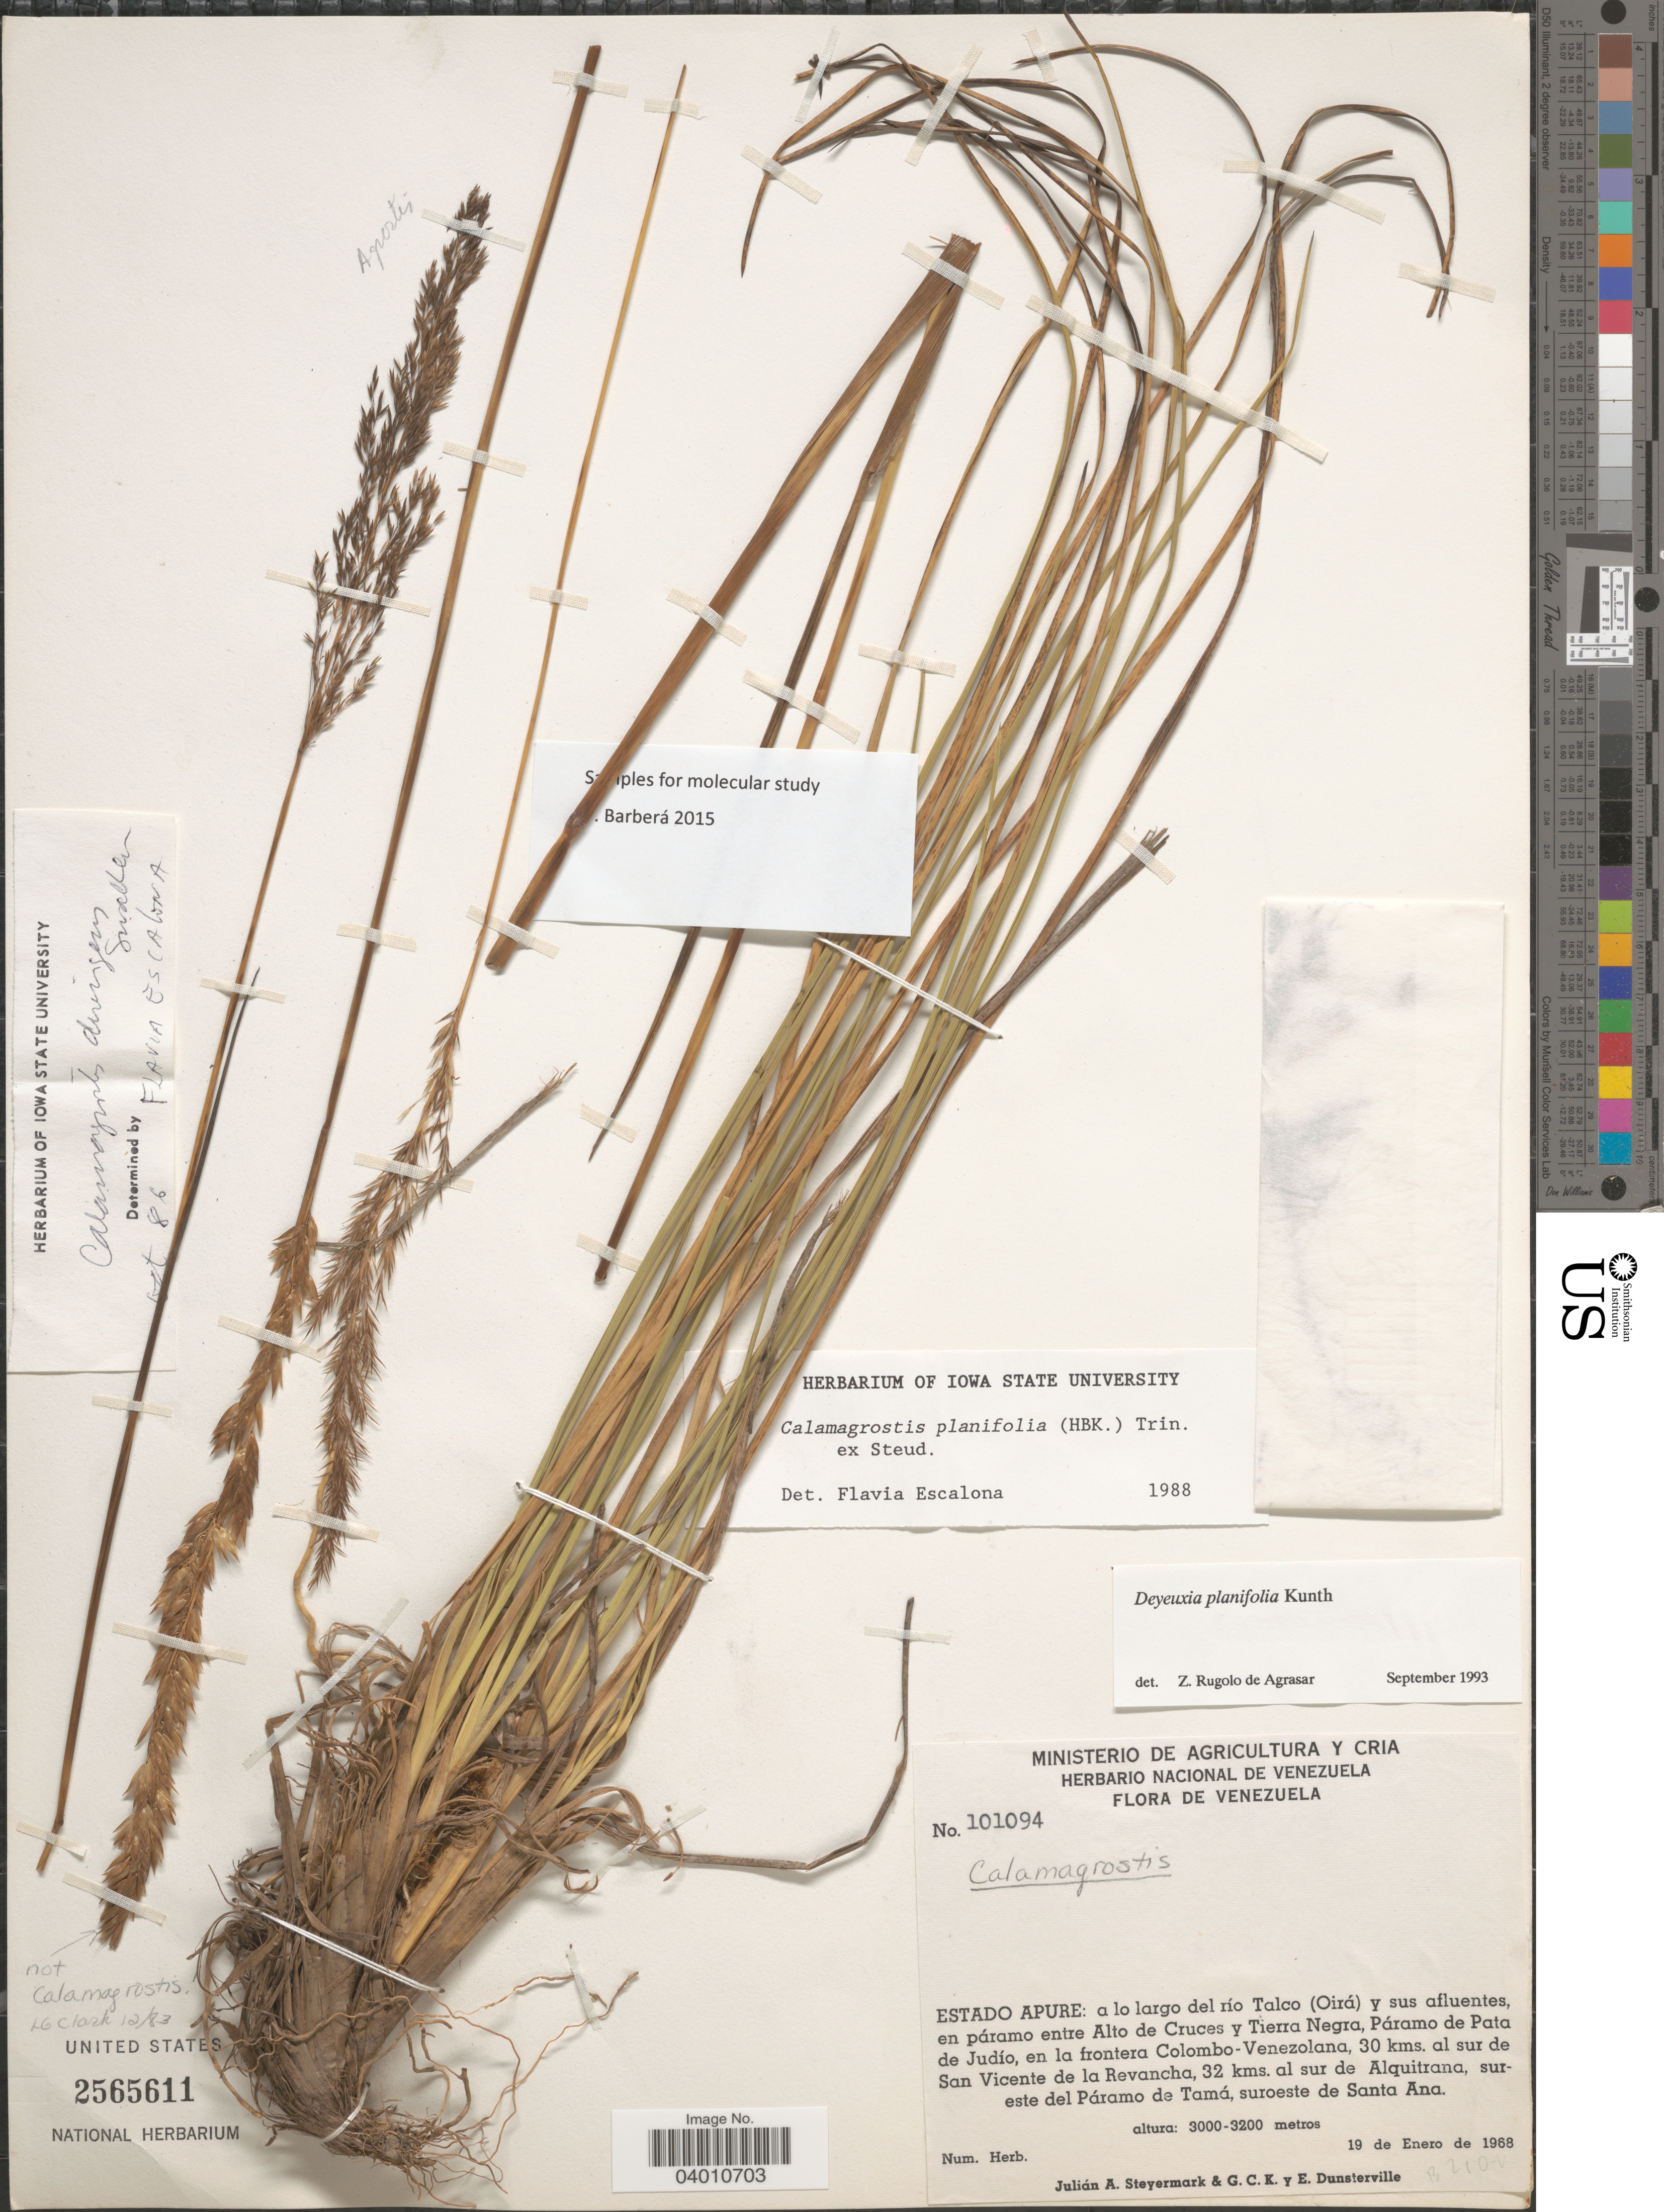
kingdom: Plantae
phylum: Tracheophyta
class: Liliopsida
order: Poales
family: Poaceae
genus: Peyritschia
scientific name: Peyritschia planifolia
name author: (Kunth) P.M. Peterson et al.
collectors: J. Steyermark, G. C. K. Dunsterville & E. Dunsterville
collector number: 101094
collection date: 1968-01-19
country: Venezuela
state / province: Apure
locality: A lo largo del río Talco (Oirá) y sus afluentes, en páramo entre Alto de Cruces y Tierra Negra, Páramo de Pata de Judío, en la frontera Colombo-Venezolana, 30 kms. al sur de San Vicnete de la Revancha, 32 kms. al sur de Alquitrana, sureste del Páramo de Tamá, suroeste de Santa Ana.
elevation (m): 3000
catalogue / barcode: US 2565611